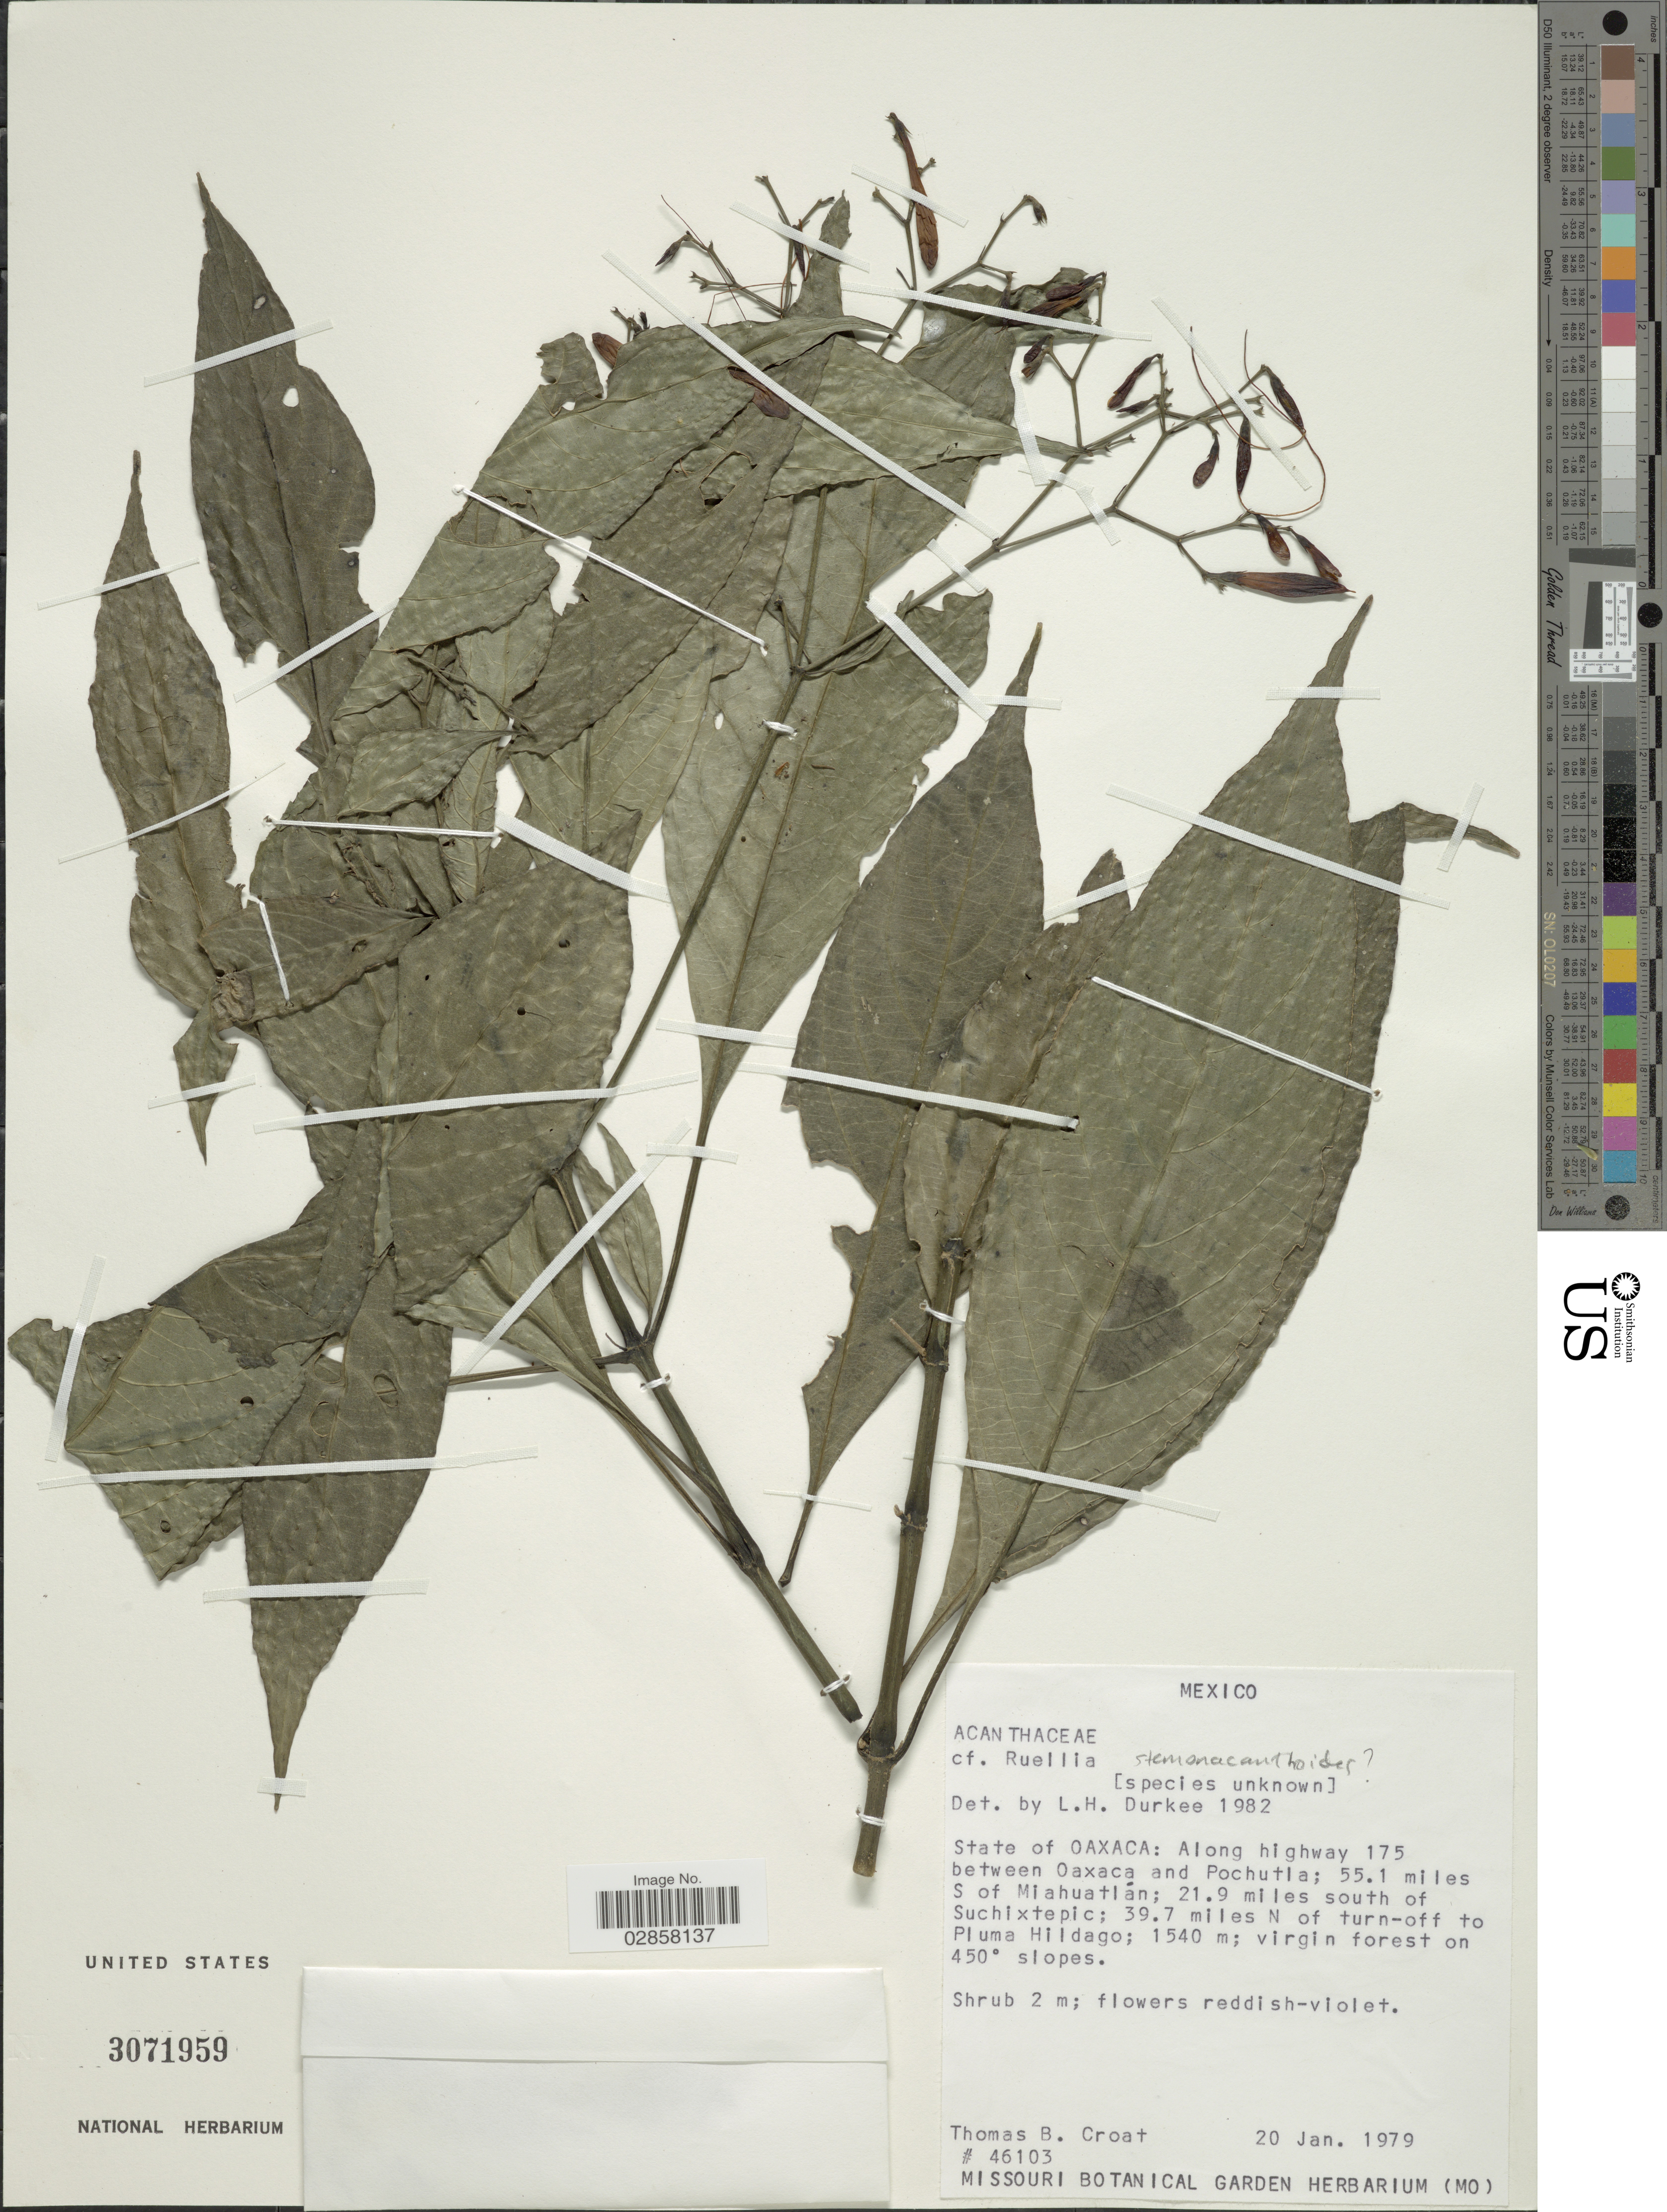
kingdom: Plantae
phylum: Tracheophyta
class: Magnoliopsida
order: Lamiales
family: Acanthaceae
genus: Ruellia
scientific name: Ruellia stemonacanthoides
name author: (Oerst.) Hemsl.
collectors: T. B. Croat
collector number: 46103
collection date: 1979-01-20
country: Mexico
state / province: Oaxaca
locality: Along highway 175 between Oaxaca and Pochutla; 55.1 miles S of Miahuatlán; 21.9 miles south of Suchixtepic; 39.7 miles N of turn-off to Pluma Hildago.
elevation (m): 1540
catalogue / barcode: US 3071959